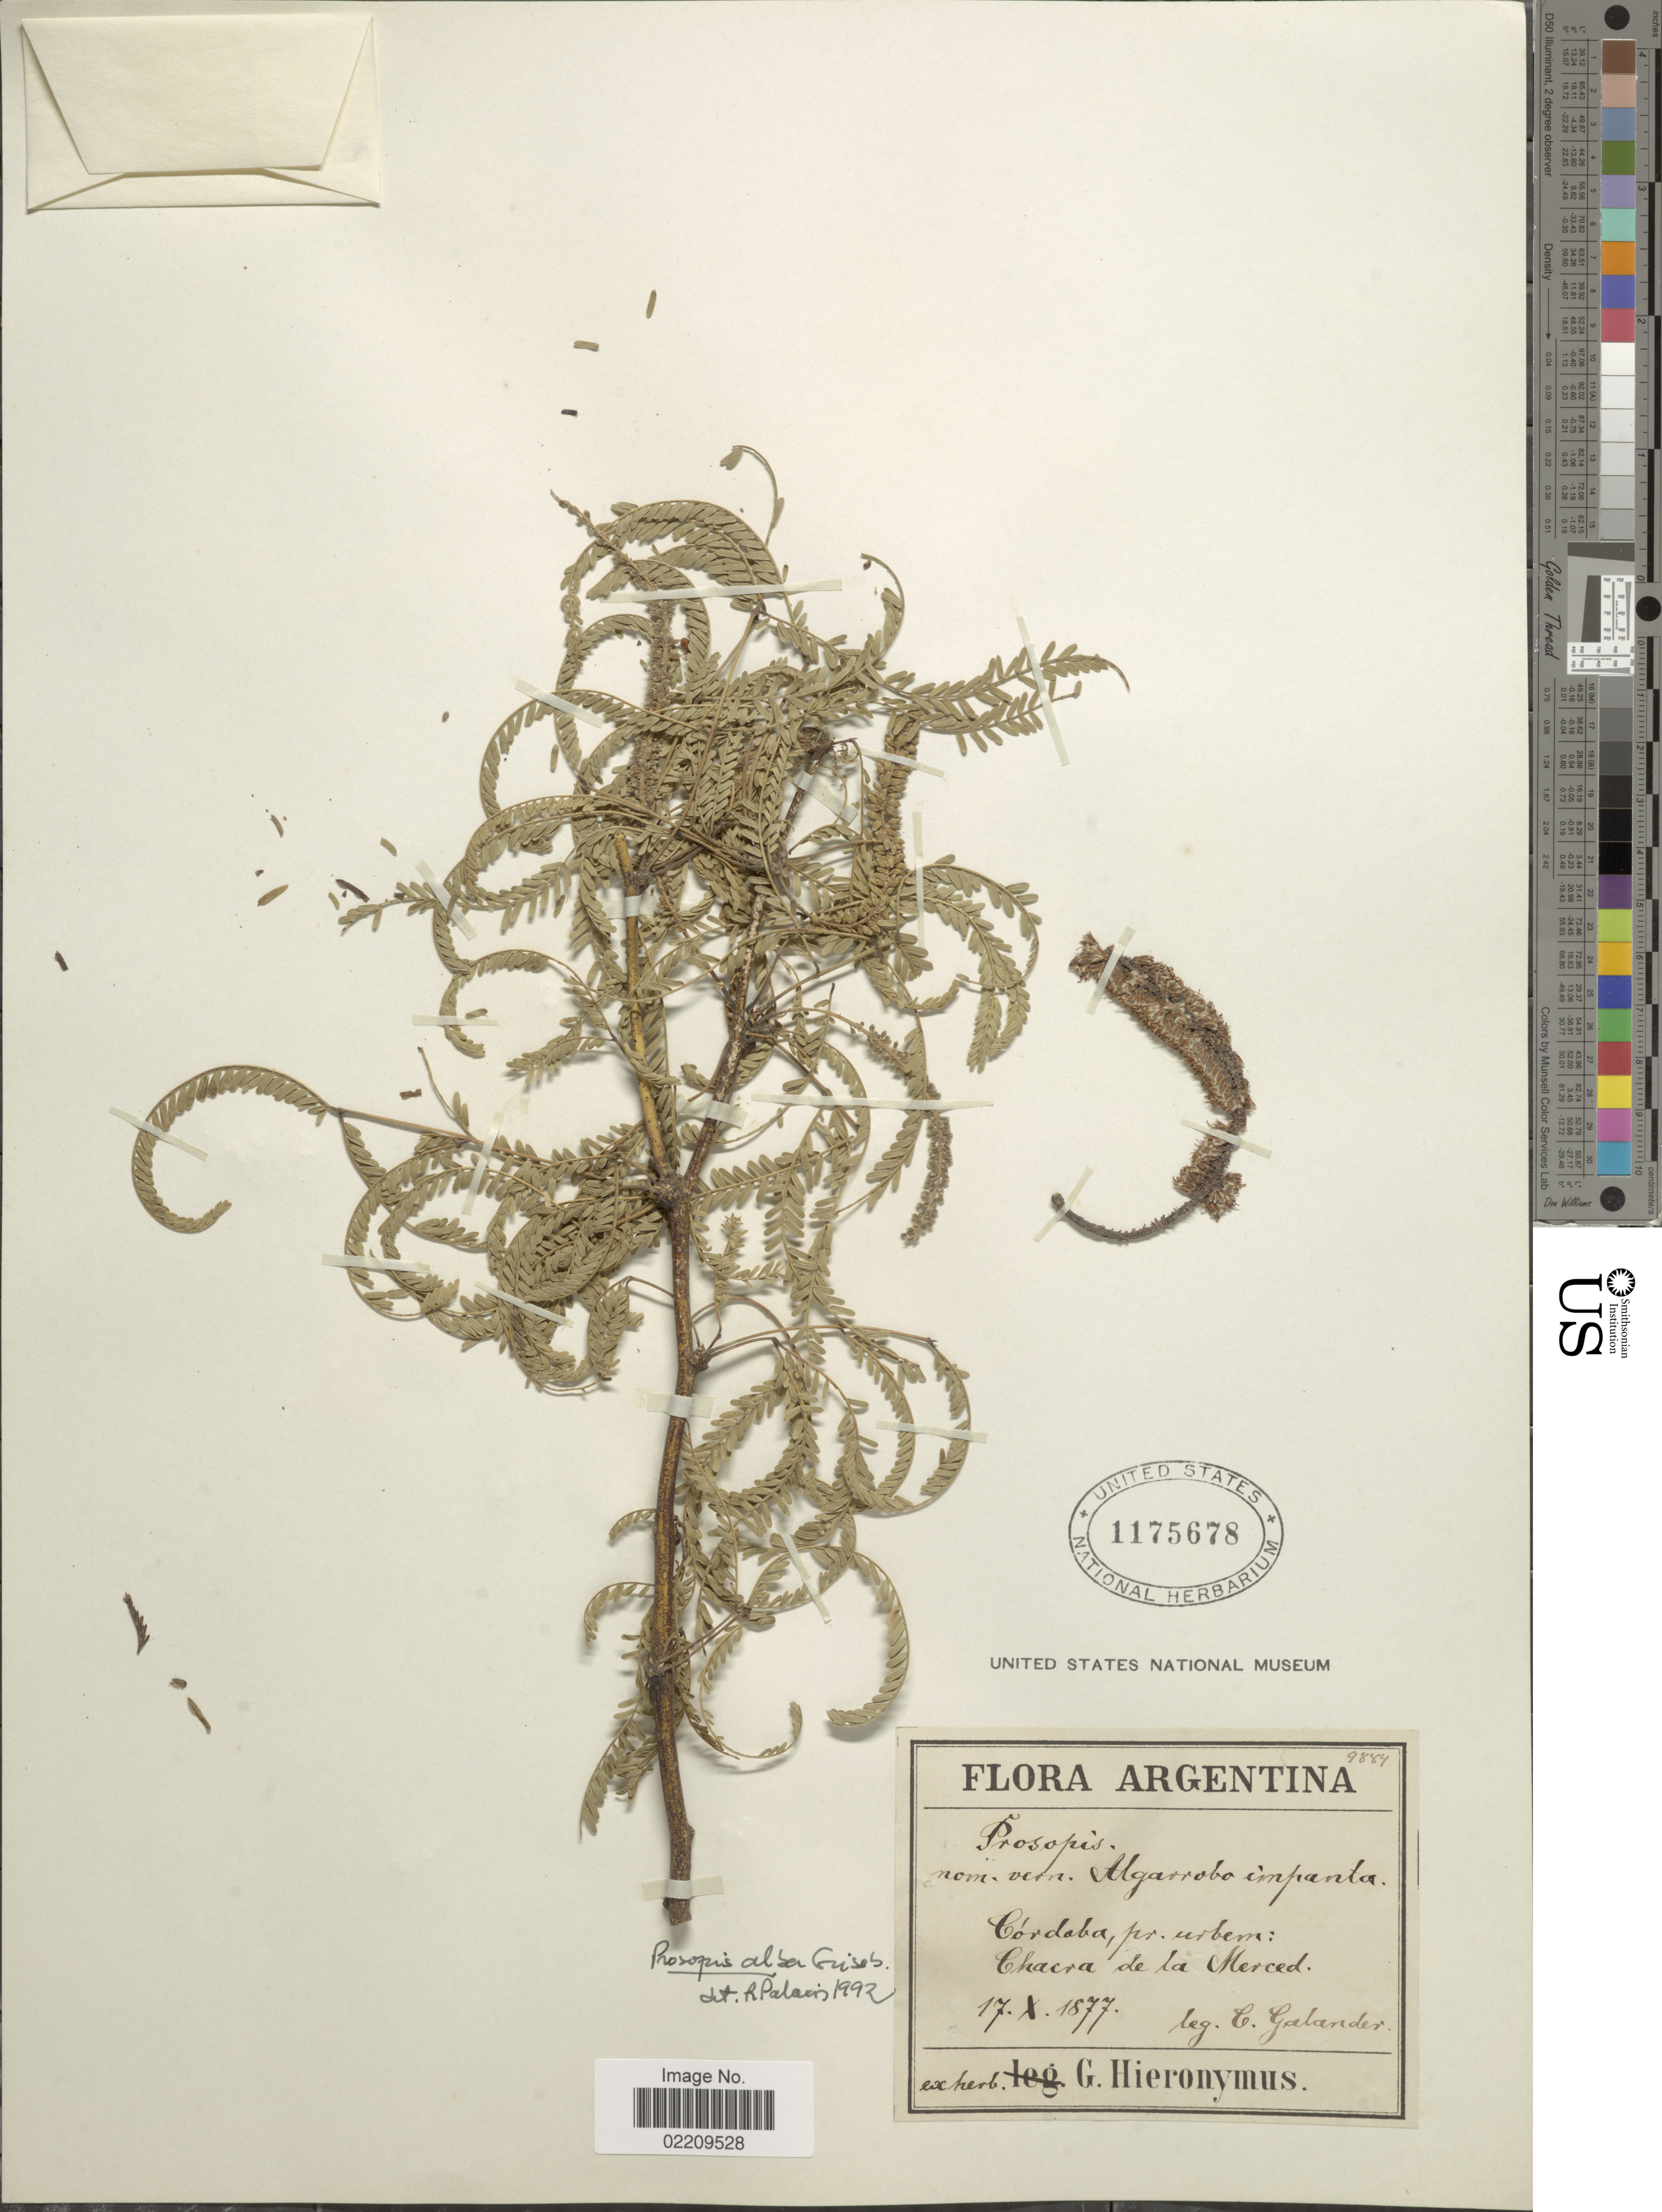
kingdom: Plantae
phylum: Tracheophyta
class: Magnoliopsida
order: Fabales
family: Fabaceae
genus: Neltuma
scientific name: Neltuma alba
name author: (Griseb.) C. E. Hughes & G.P. Lewis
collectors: C. Galander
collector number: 9884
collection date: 1877-10-17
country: Argentina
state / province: Cordoba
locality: Pr. urbem: Chacra de la Merced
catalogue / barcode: US 1175678